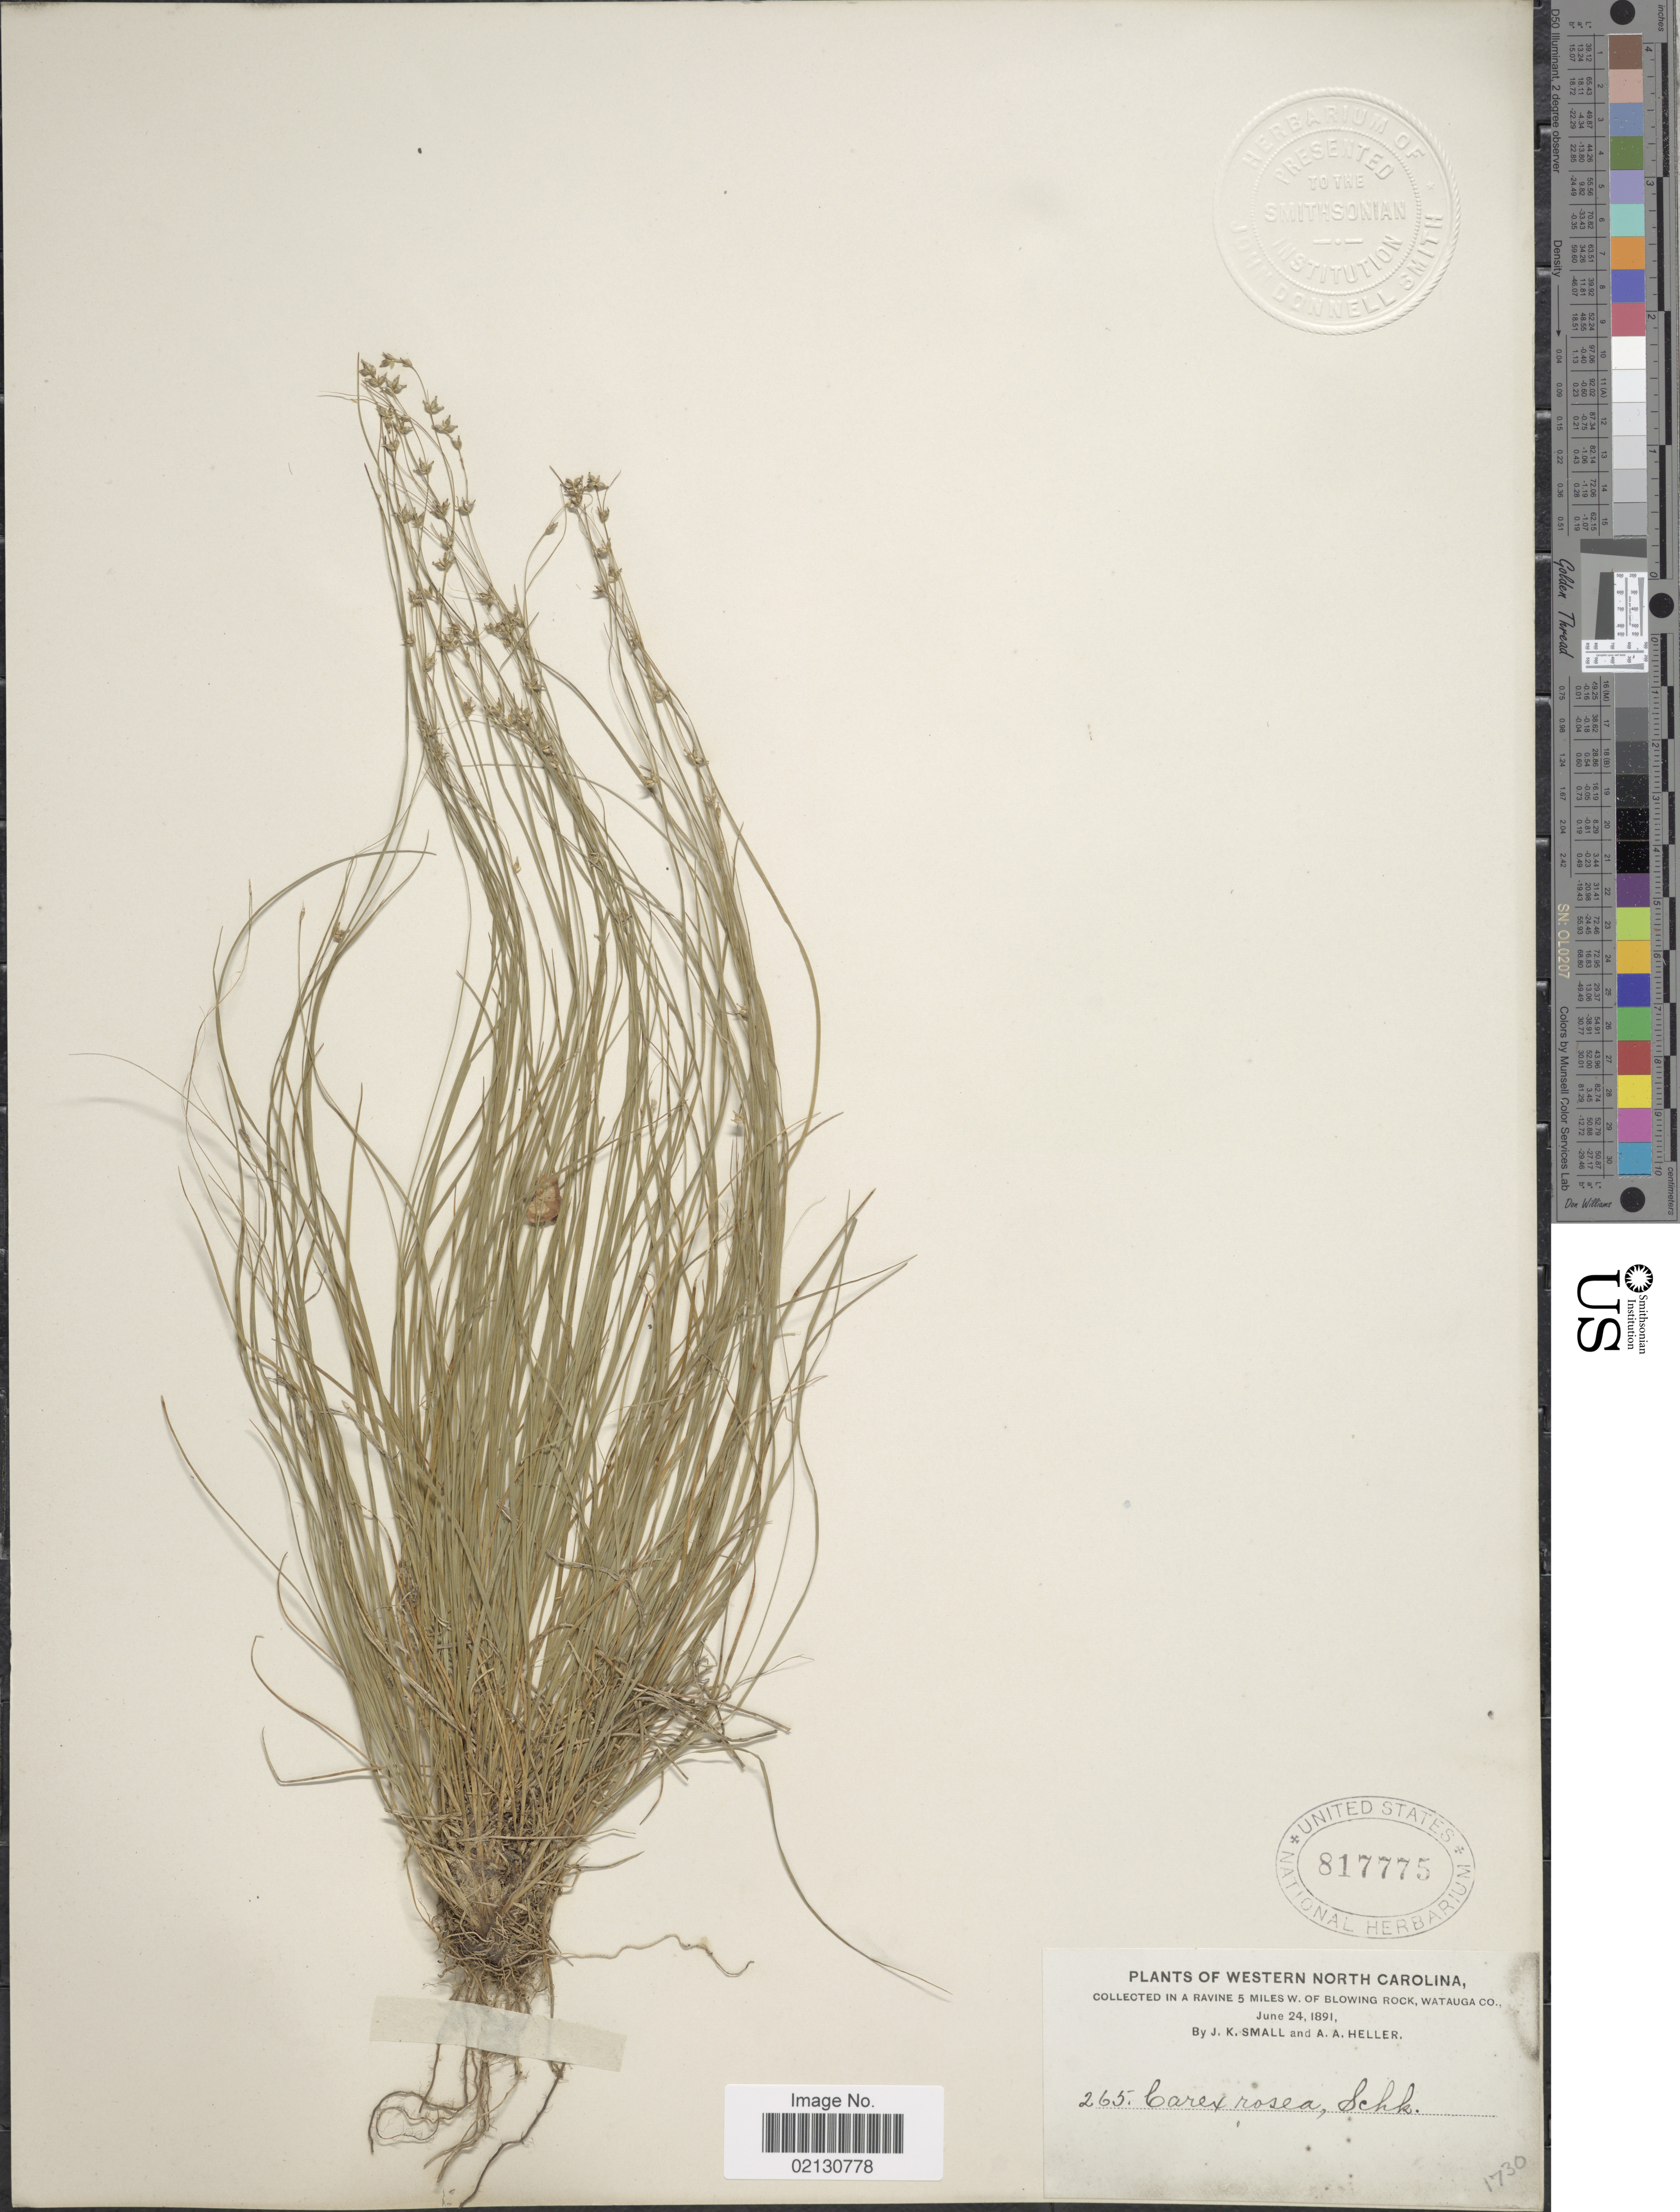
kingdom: Plantae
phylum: Tracheophyta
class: Liliopsida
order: Poales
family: Cyperaceae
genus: Carex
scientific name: Carex radiata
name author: (Wahlenb.) Small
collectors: J. K. Small & A. A. Heller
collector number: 265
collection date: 1891-06-24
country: United States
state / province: North Carolina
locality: Western North Carolina. in a ravine 5 miles w. of Blowing Rock, Watauga Co.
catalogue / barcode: US 817775